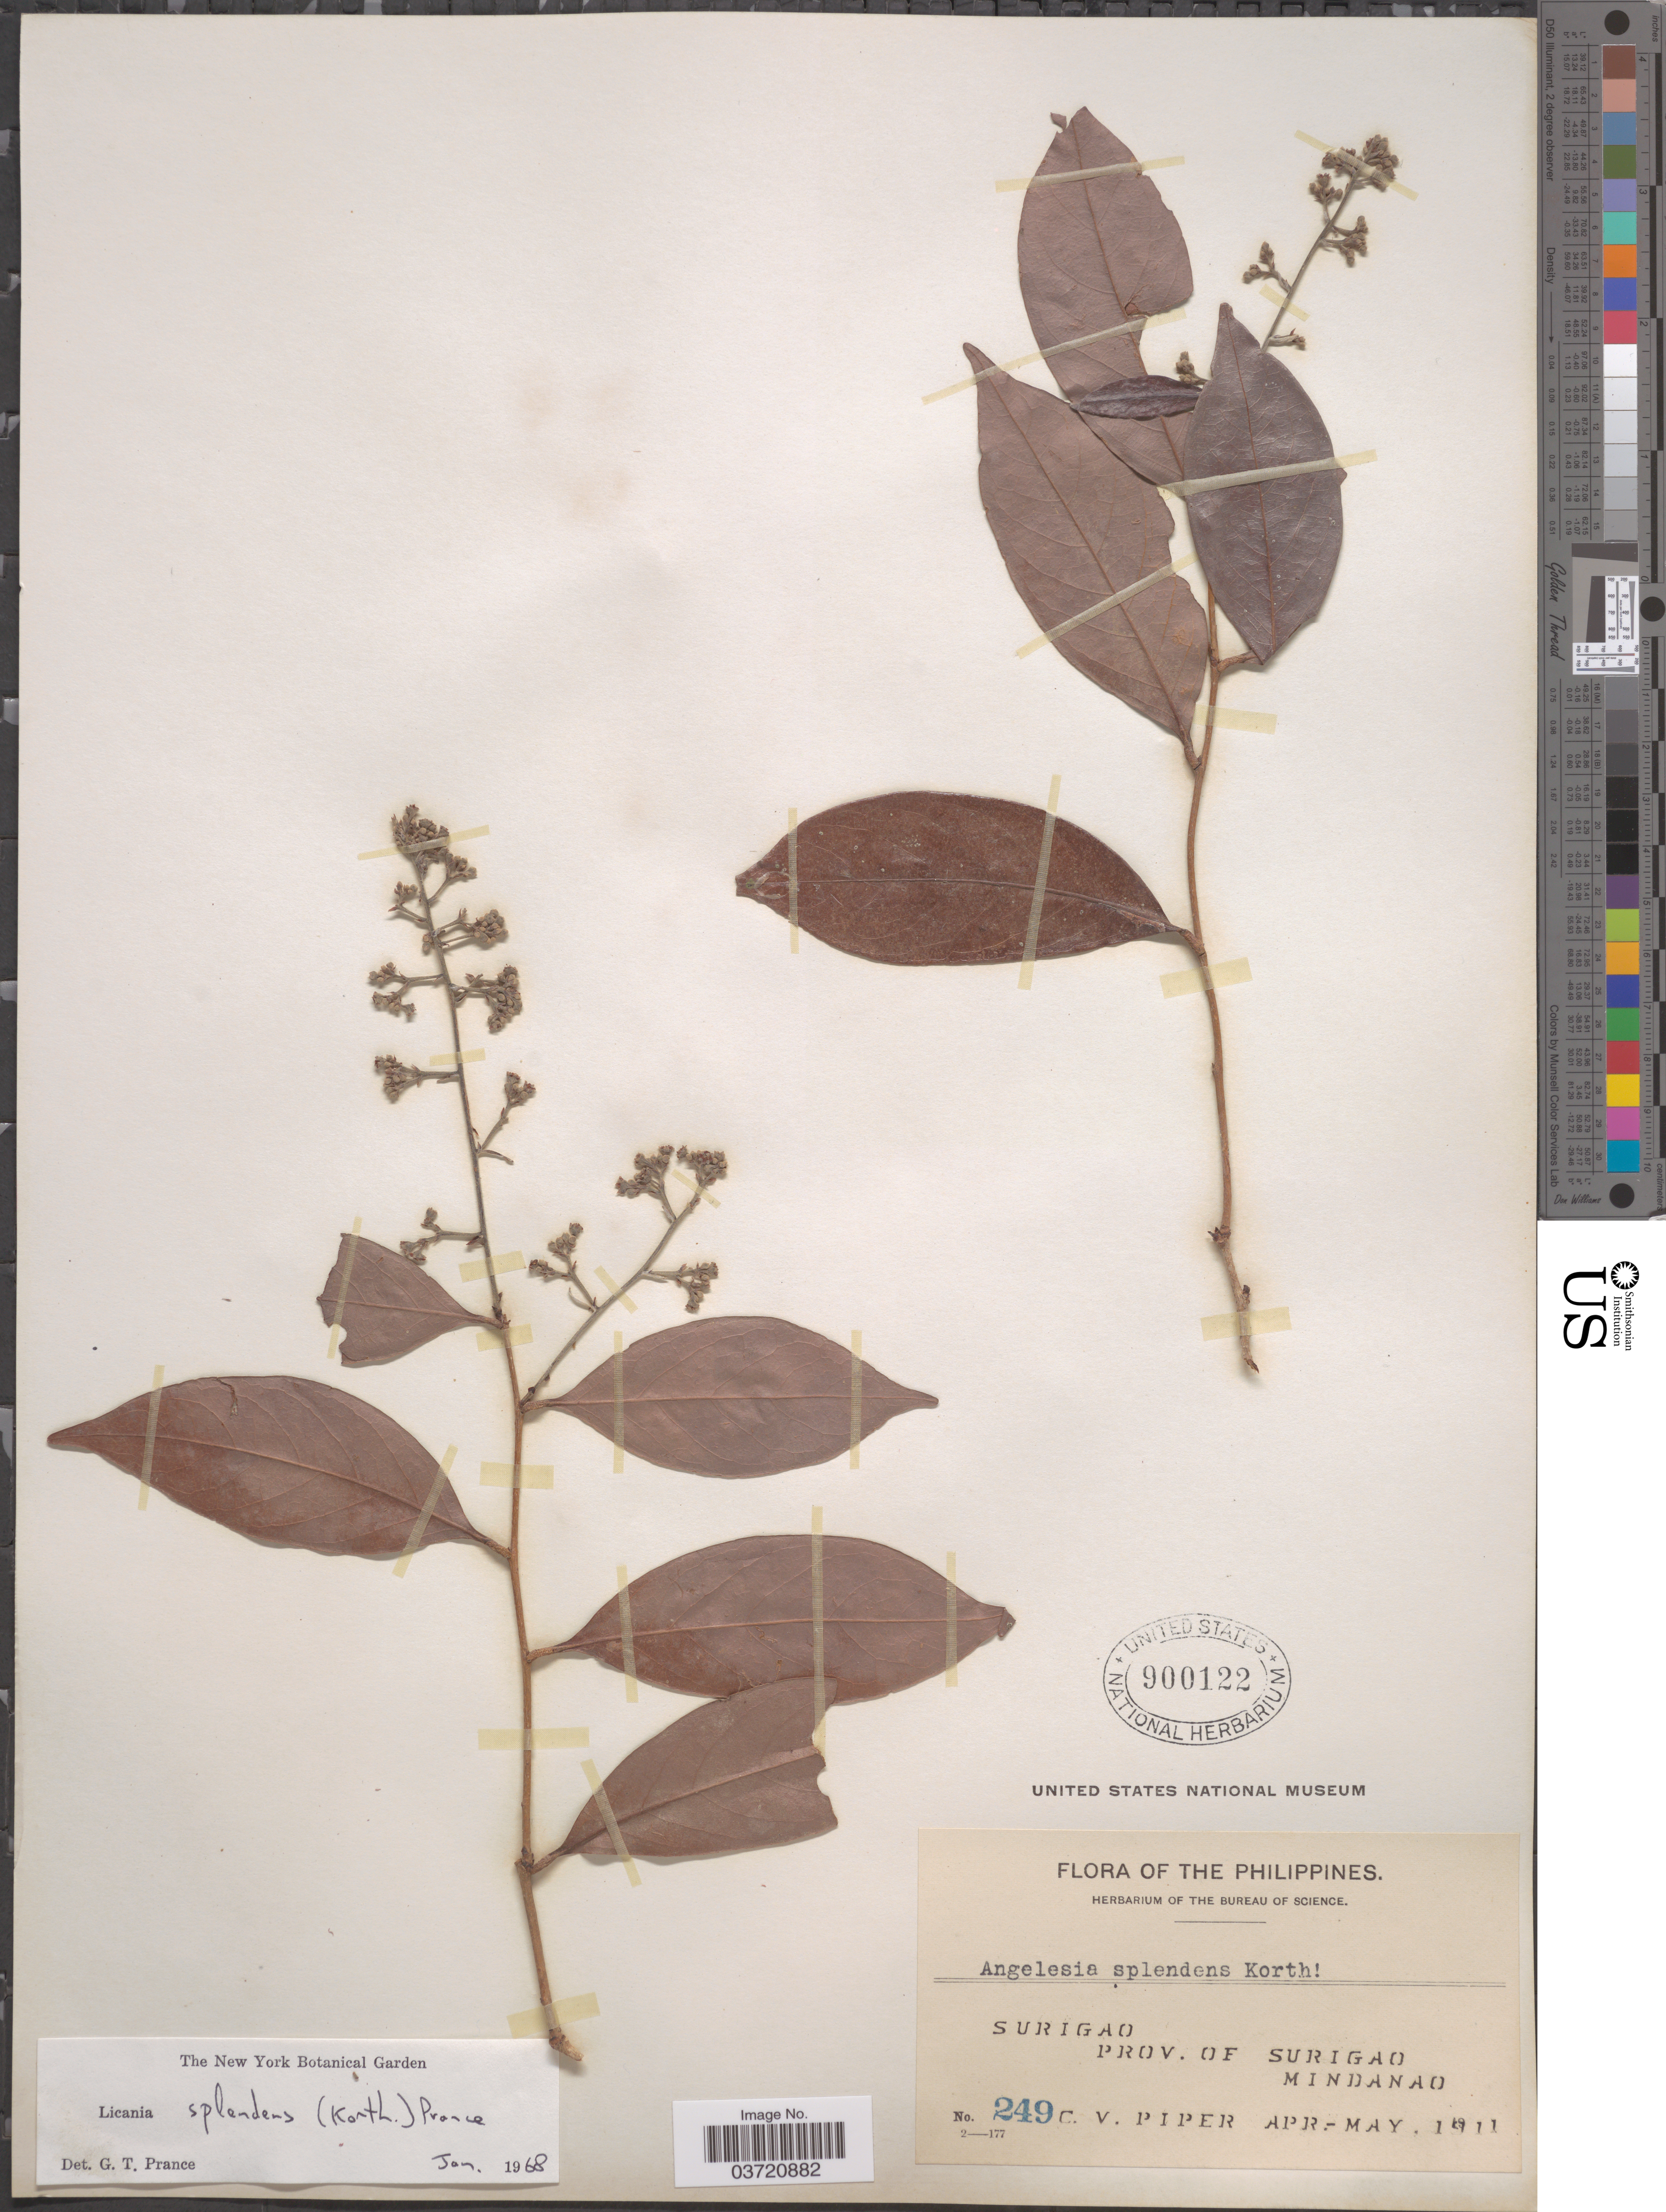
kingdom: Plantae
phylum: Tracheophyta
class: Magnoliopsida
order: Malpighiales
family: Chrysobalanaceae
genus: Licania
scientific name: Licania splendens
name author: (Korth.) Prance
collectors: C. V. Piper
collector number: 249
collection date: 1911-04/1911-05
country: Philippines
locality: Surigao. Prov. of Surigao. Mindanao.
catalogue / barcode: US 900122